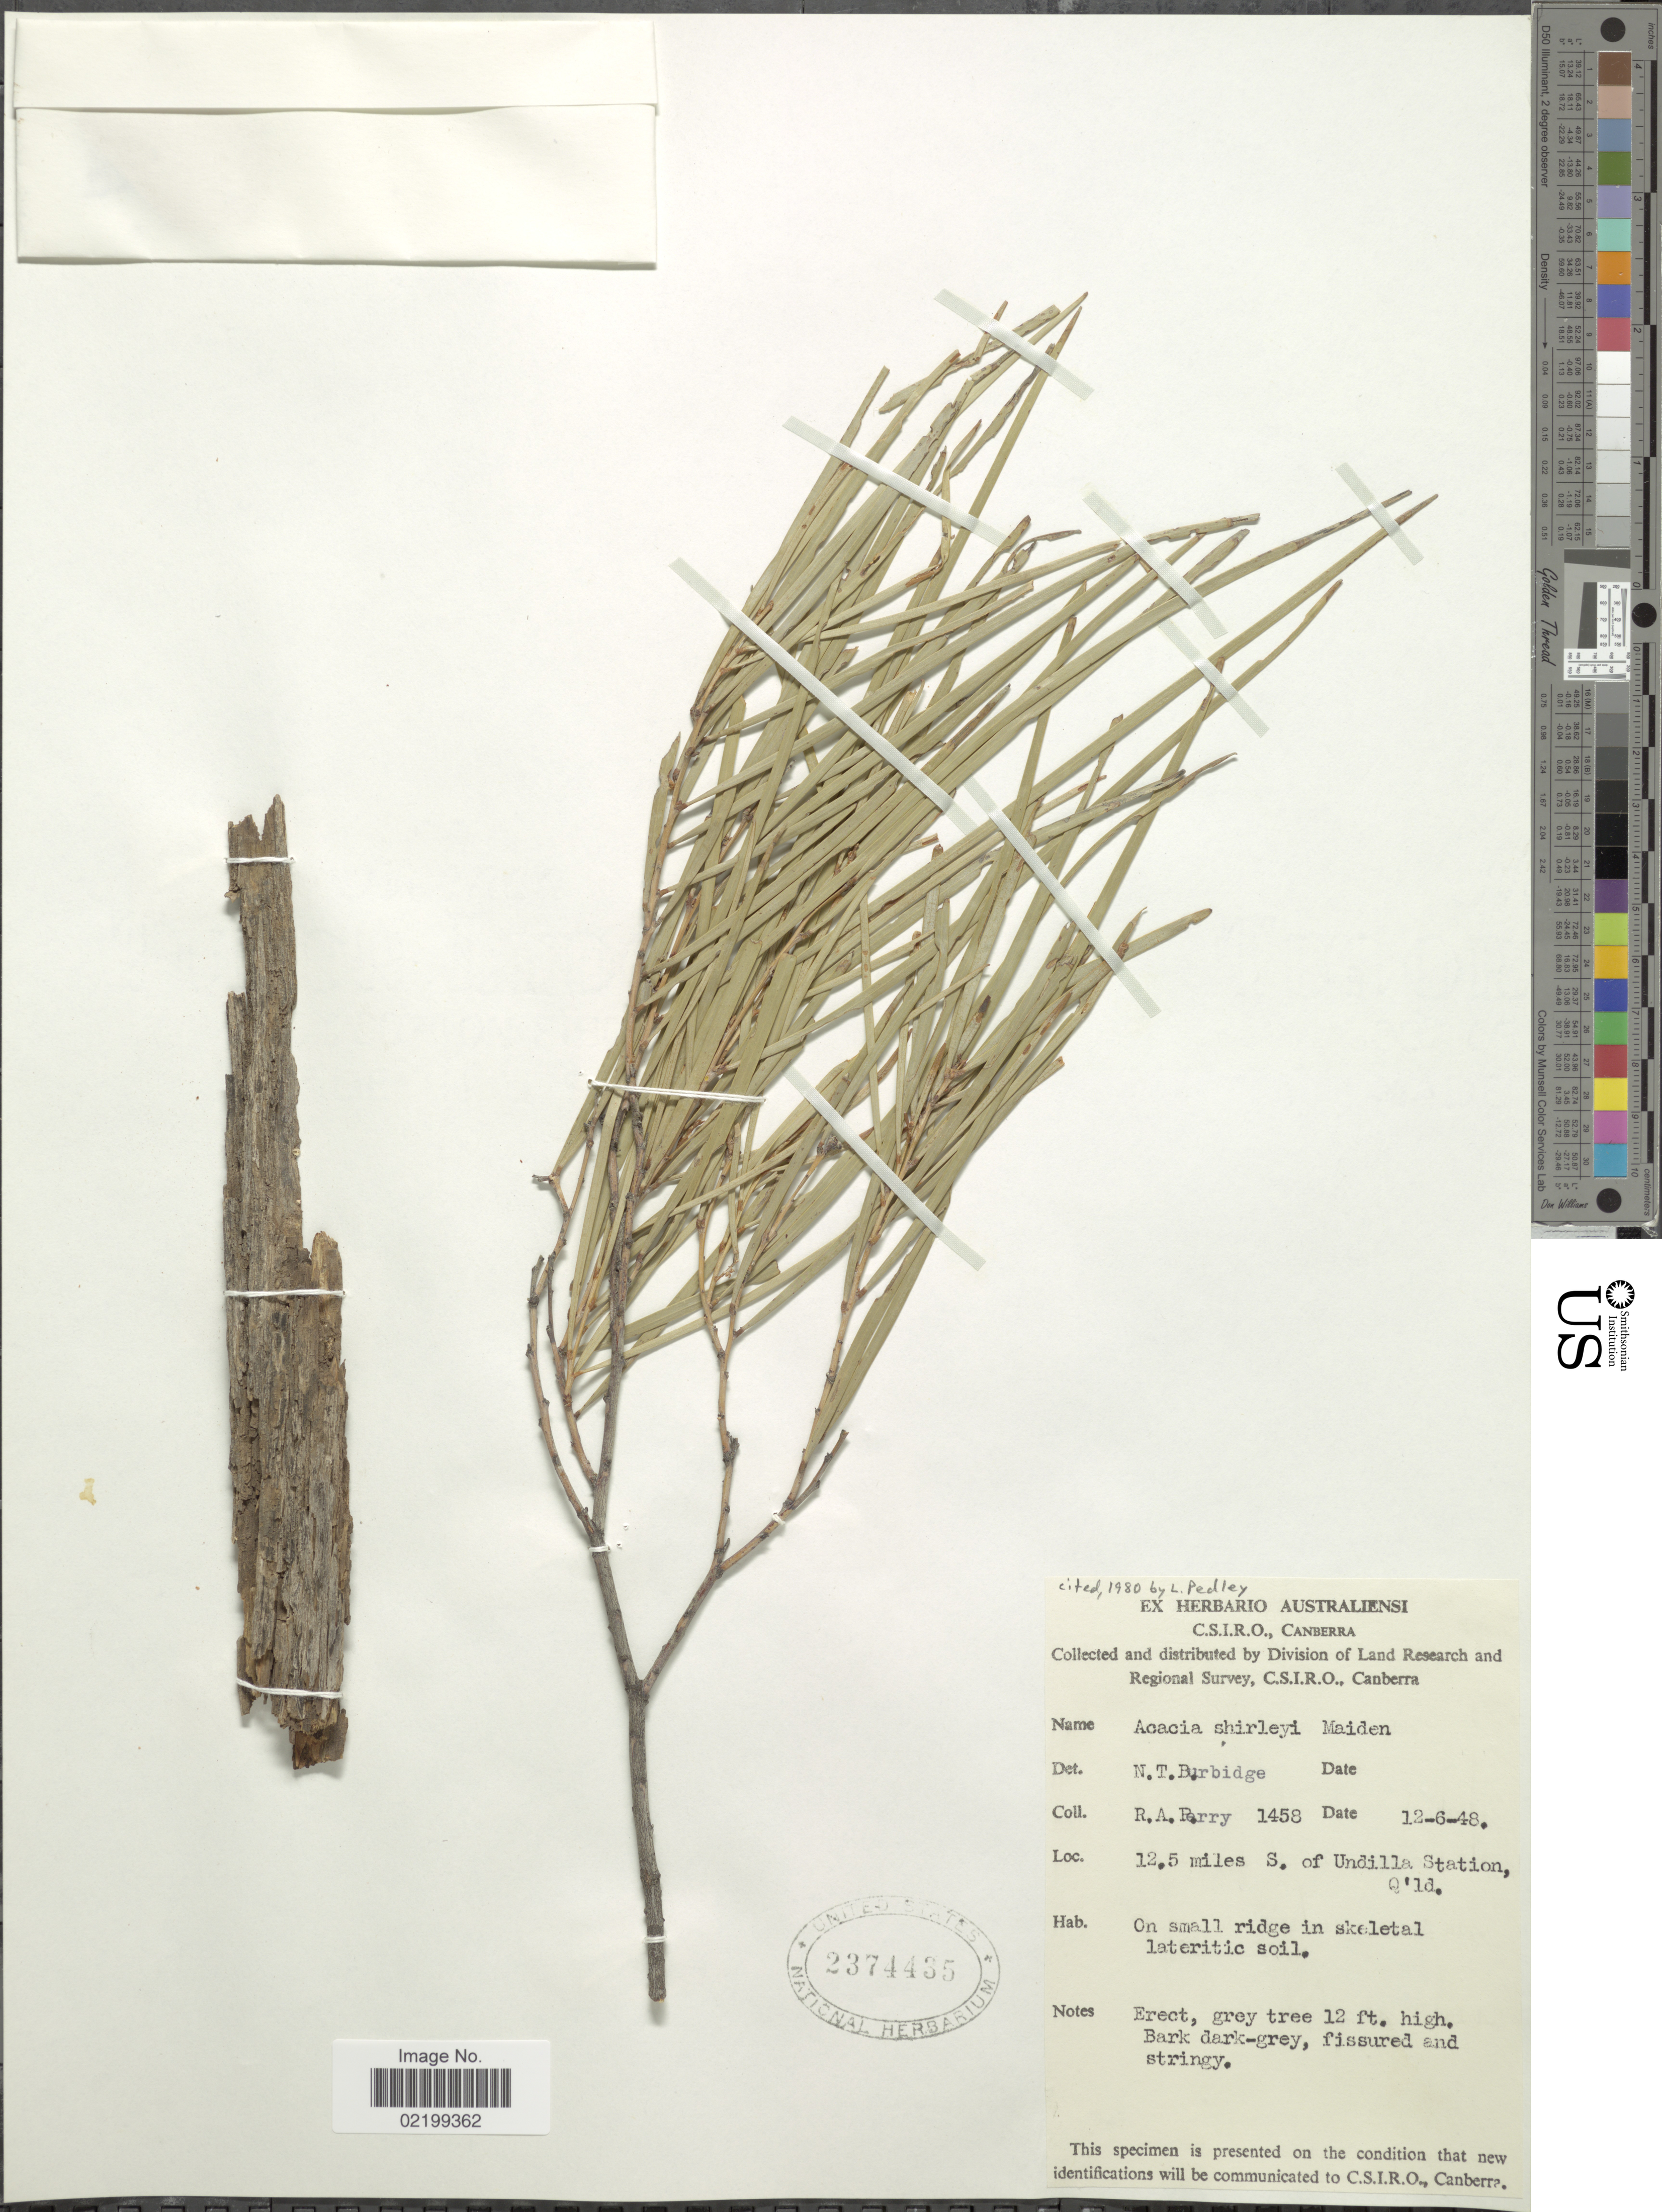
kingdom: Plantae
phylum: Tracheophyta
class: Magnoliopsida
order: Fabales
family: Fabaceae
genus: Acacia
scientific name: Acacia shirleyi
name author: Maiden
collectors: Perry, R. A.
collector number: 1458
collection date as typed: Transcribed d/m/y: 12/6/48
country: Australia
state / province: Queensland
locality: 12.5 miles S. of Undilla Station, on small ridge skeletal lateritic soil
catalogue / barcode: US 2374435